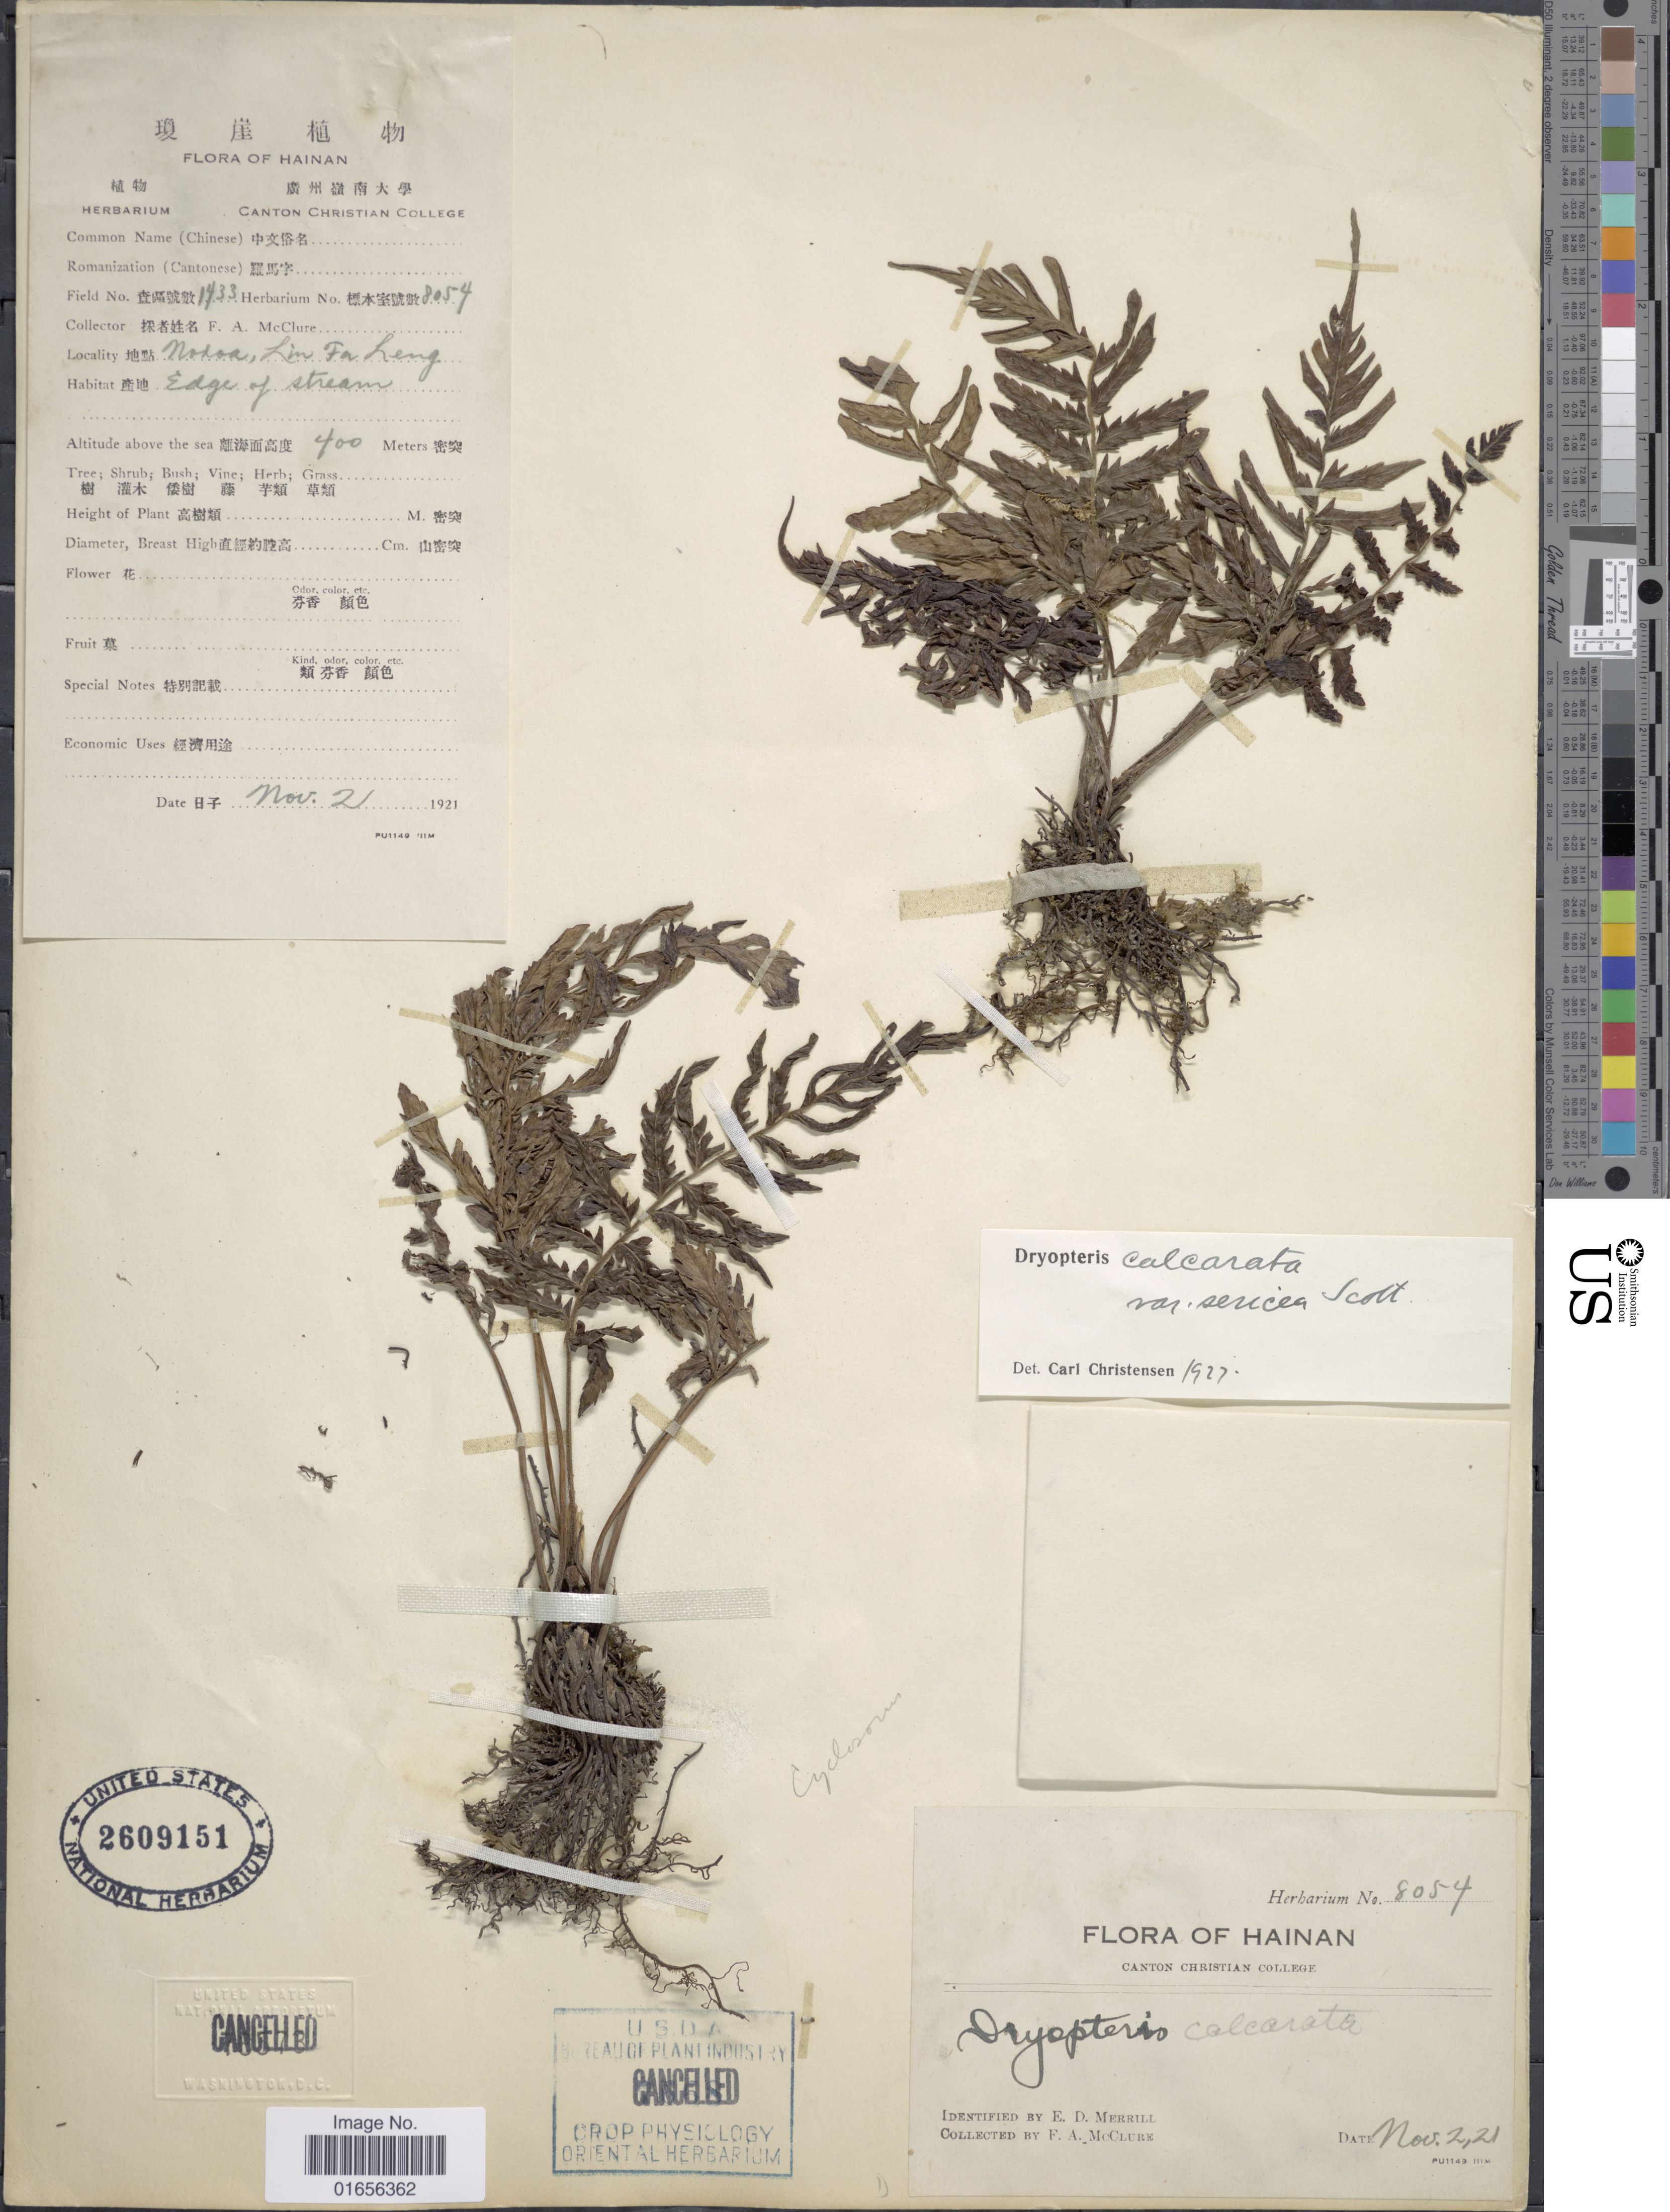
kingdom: Plantae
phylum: Tracheophyta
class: Polypodiopsida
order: Polypodiales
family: Thelypteridaceae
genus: Trigonospora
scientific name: Trigonospora calcarata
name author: (Blume) Holttum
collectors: F. A. McClure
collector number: X1433/X8054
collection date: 1921-11-02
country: China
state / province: Hainan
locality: Nodoa, Lin Fa Leng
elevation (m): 400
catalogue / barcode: US 2609151